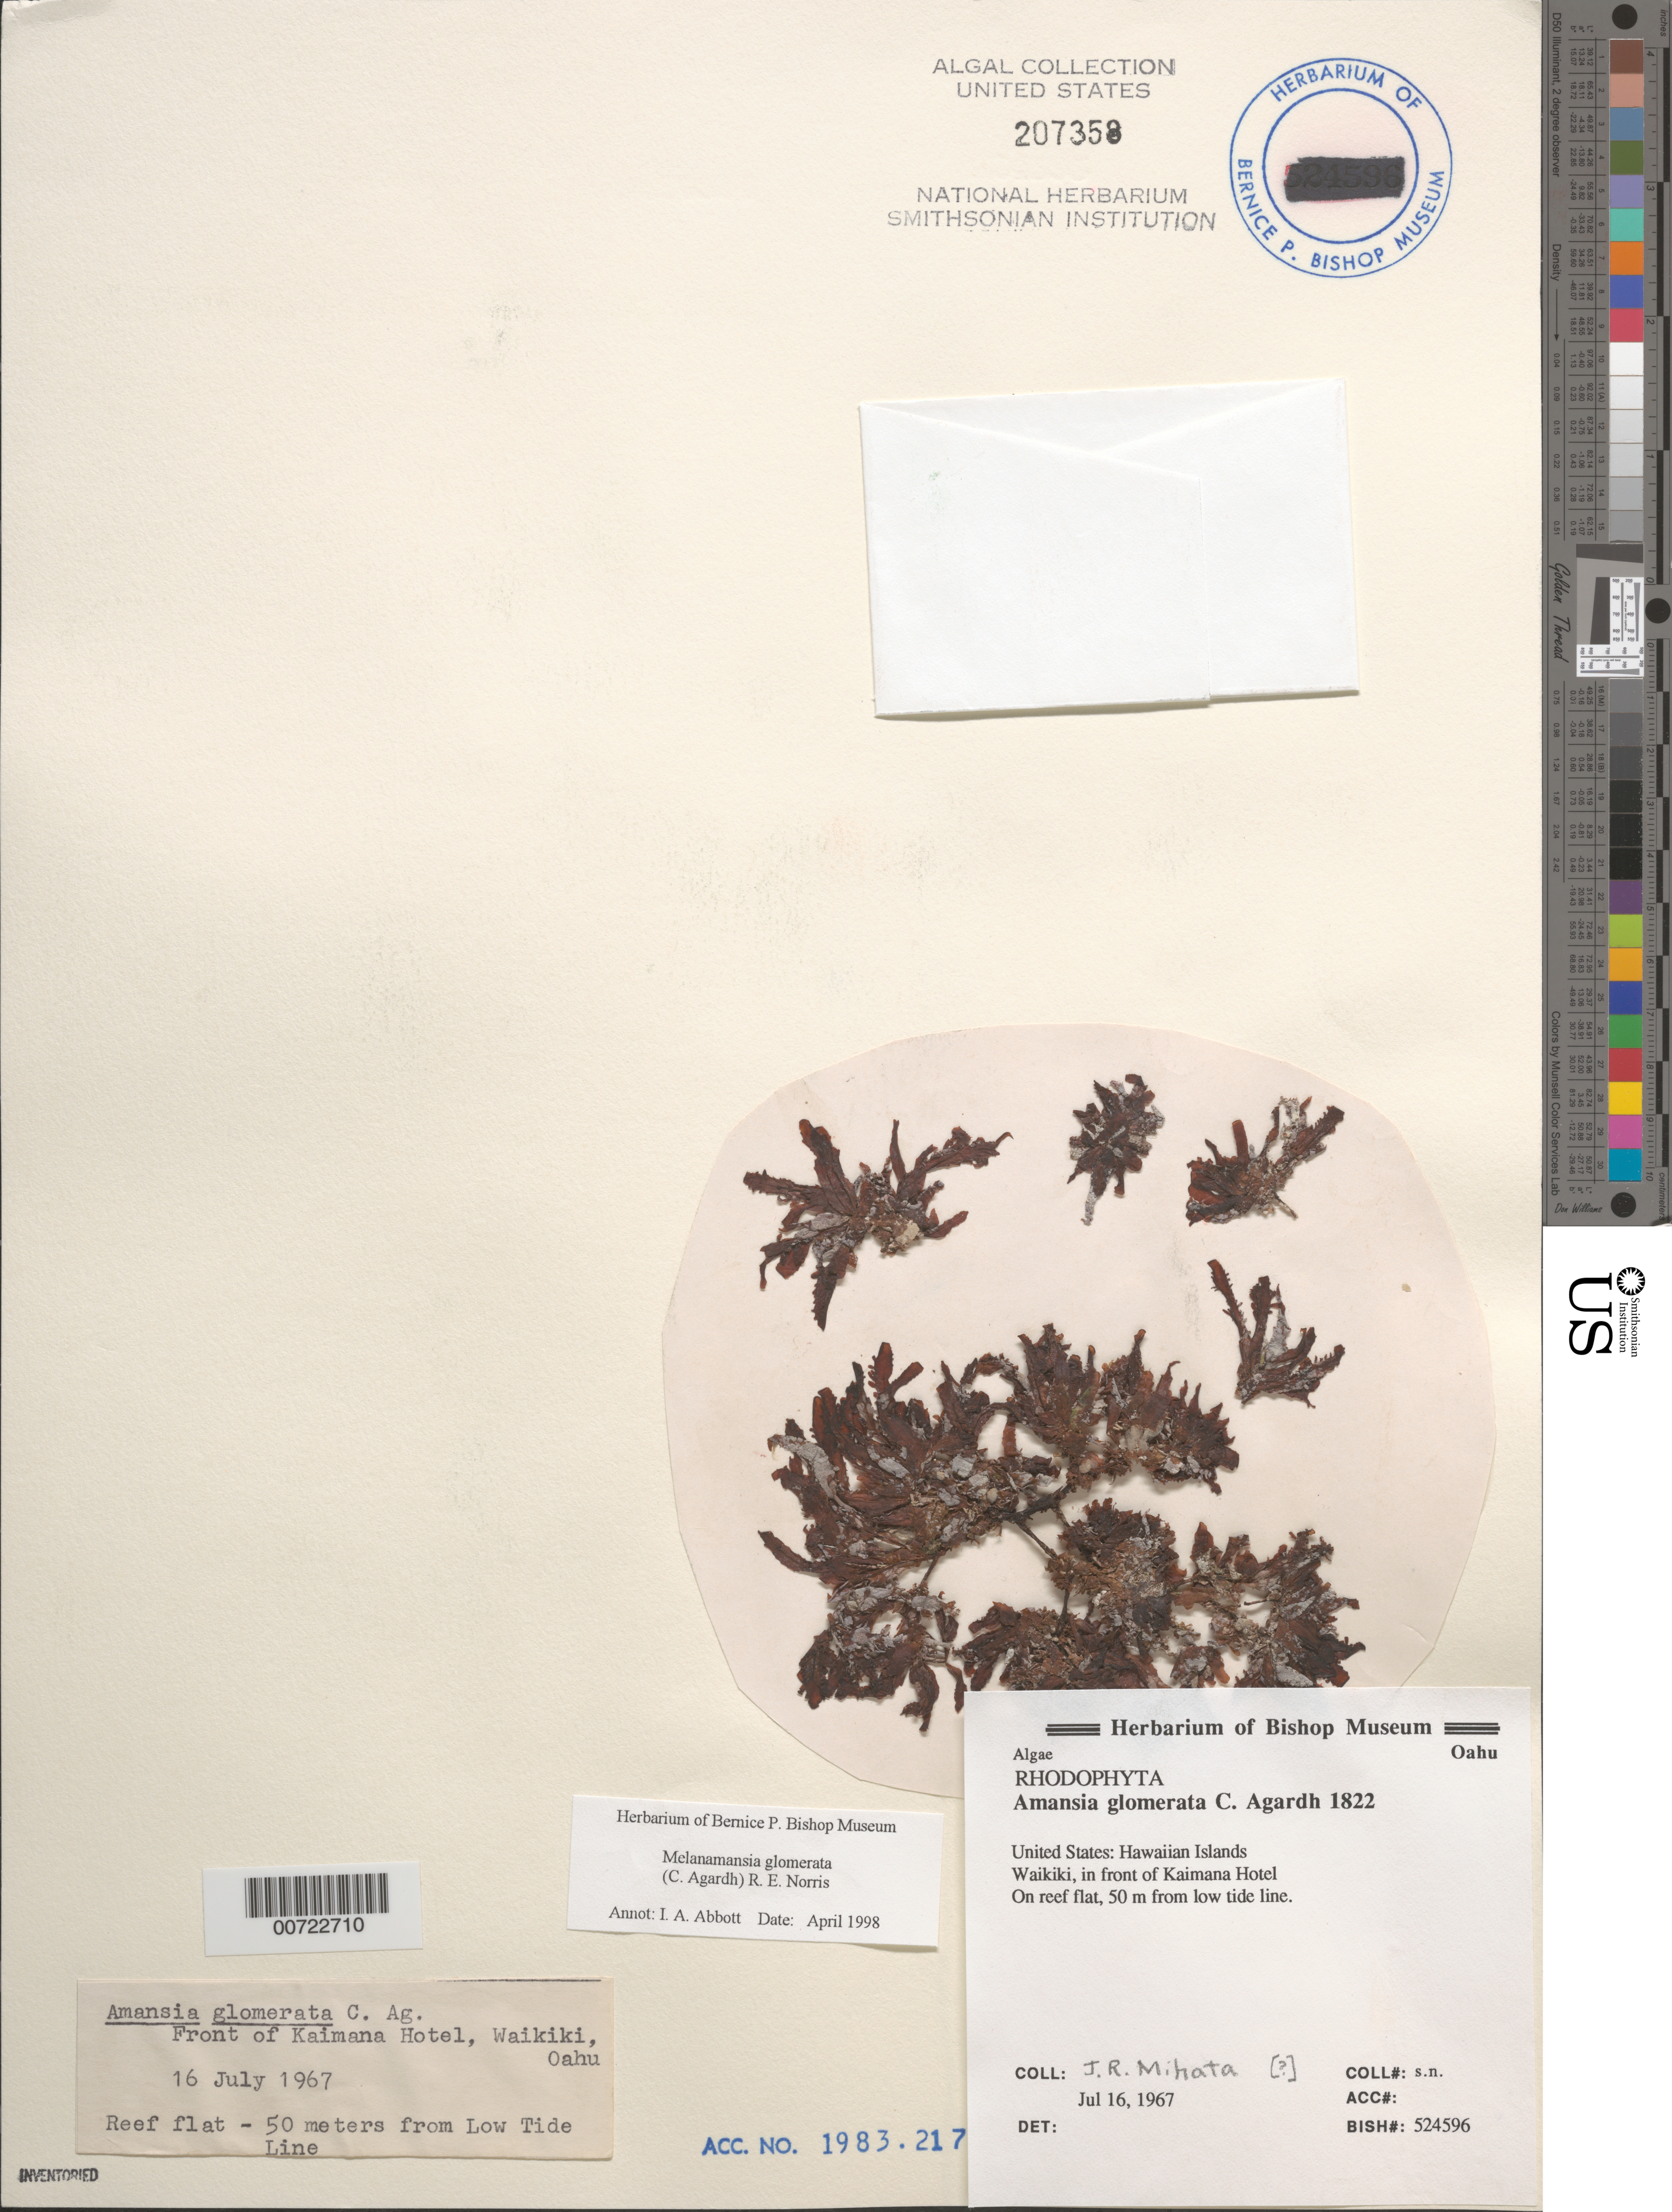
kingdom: Plantae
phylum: Rhodophyta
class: Florideophyceae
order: Ceramiales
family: Rhodomelaceae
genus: Amansia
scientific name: Amansia glomerata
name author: C. Agardh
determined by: Algae name updating Project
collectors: J. Mihata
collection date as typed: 16 Jul 1967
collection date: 1967-07-16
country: United States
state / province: Hawaii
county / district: Honolulu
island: Oahu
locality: Waikiki, front of Kaimana Hotel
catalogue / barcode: US 207358